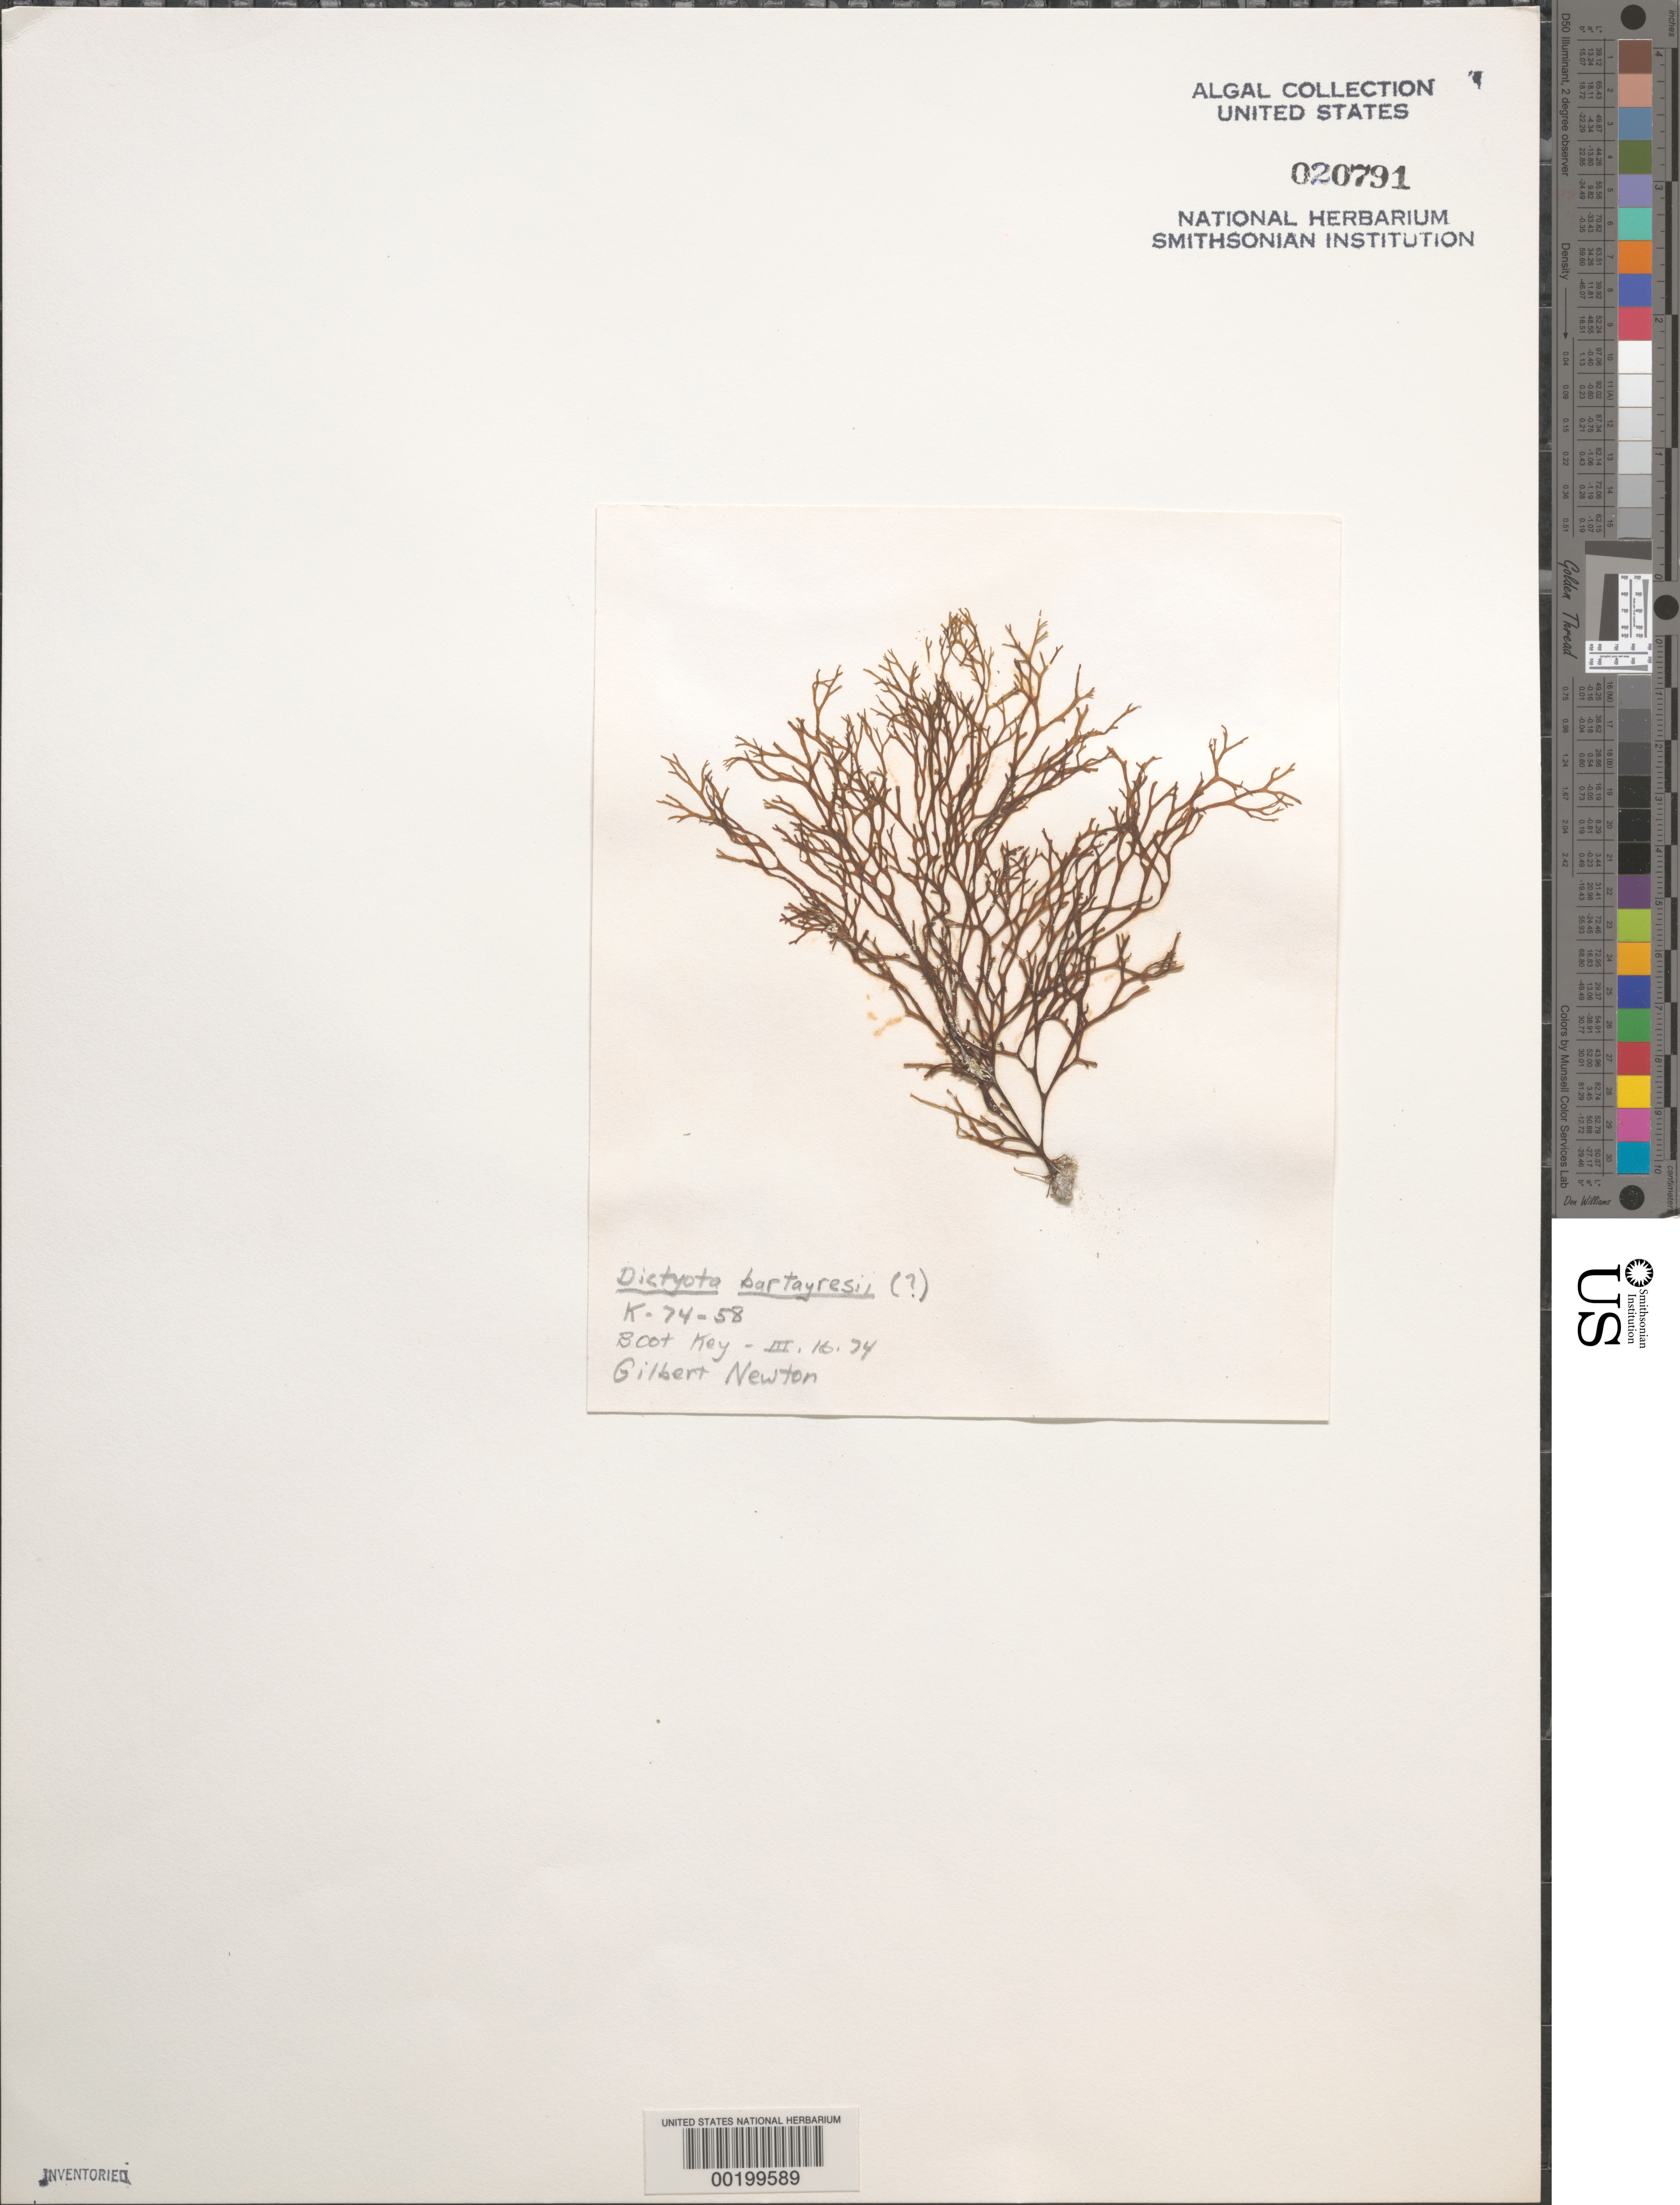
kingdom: Chromista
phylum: Ochrophyta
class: Phaeophyceae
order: Dictyotales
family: Dictyotaceae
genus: Dictyota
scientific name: Dictyota bartayresiana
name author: J.V.Lamouroux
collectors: G. Newton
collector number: K-74-58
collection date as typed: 16 Mar 1974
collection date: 1974-03-16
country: United States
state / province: Florida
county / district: Monroe County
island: Boot Key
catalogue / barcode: US 20791